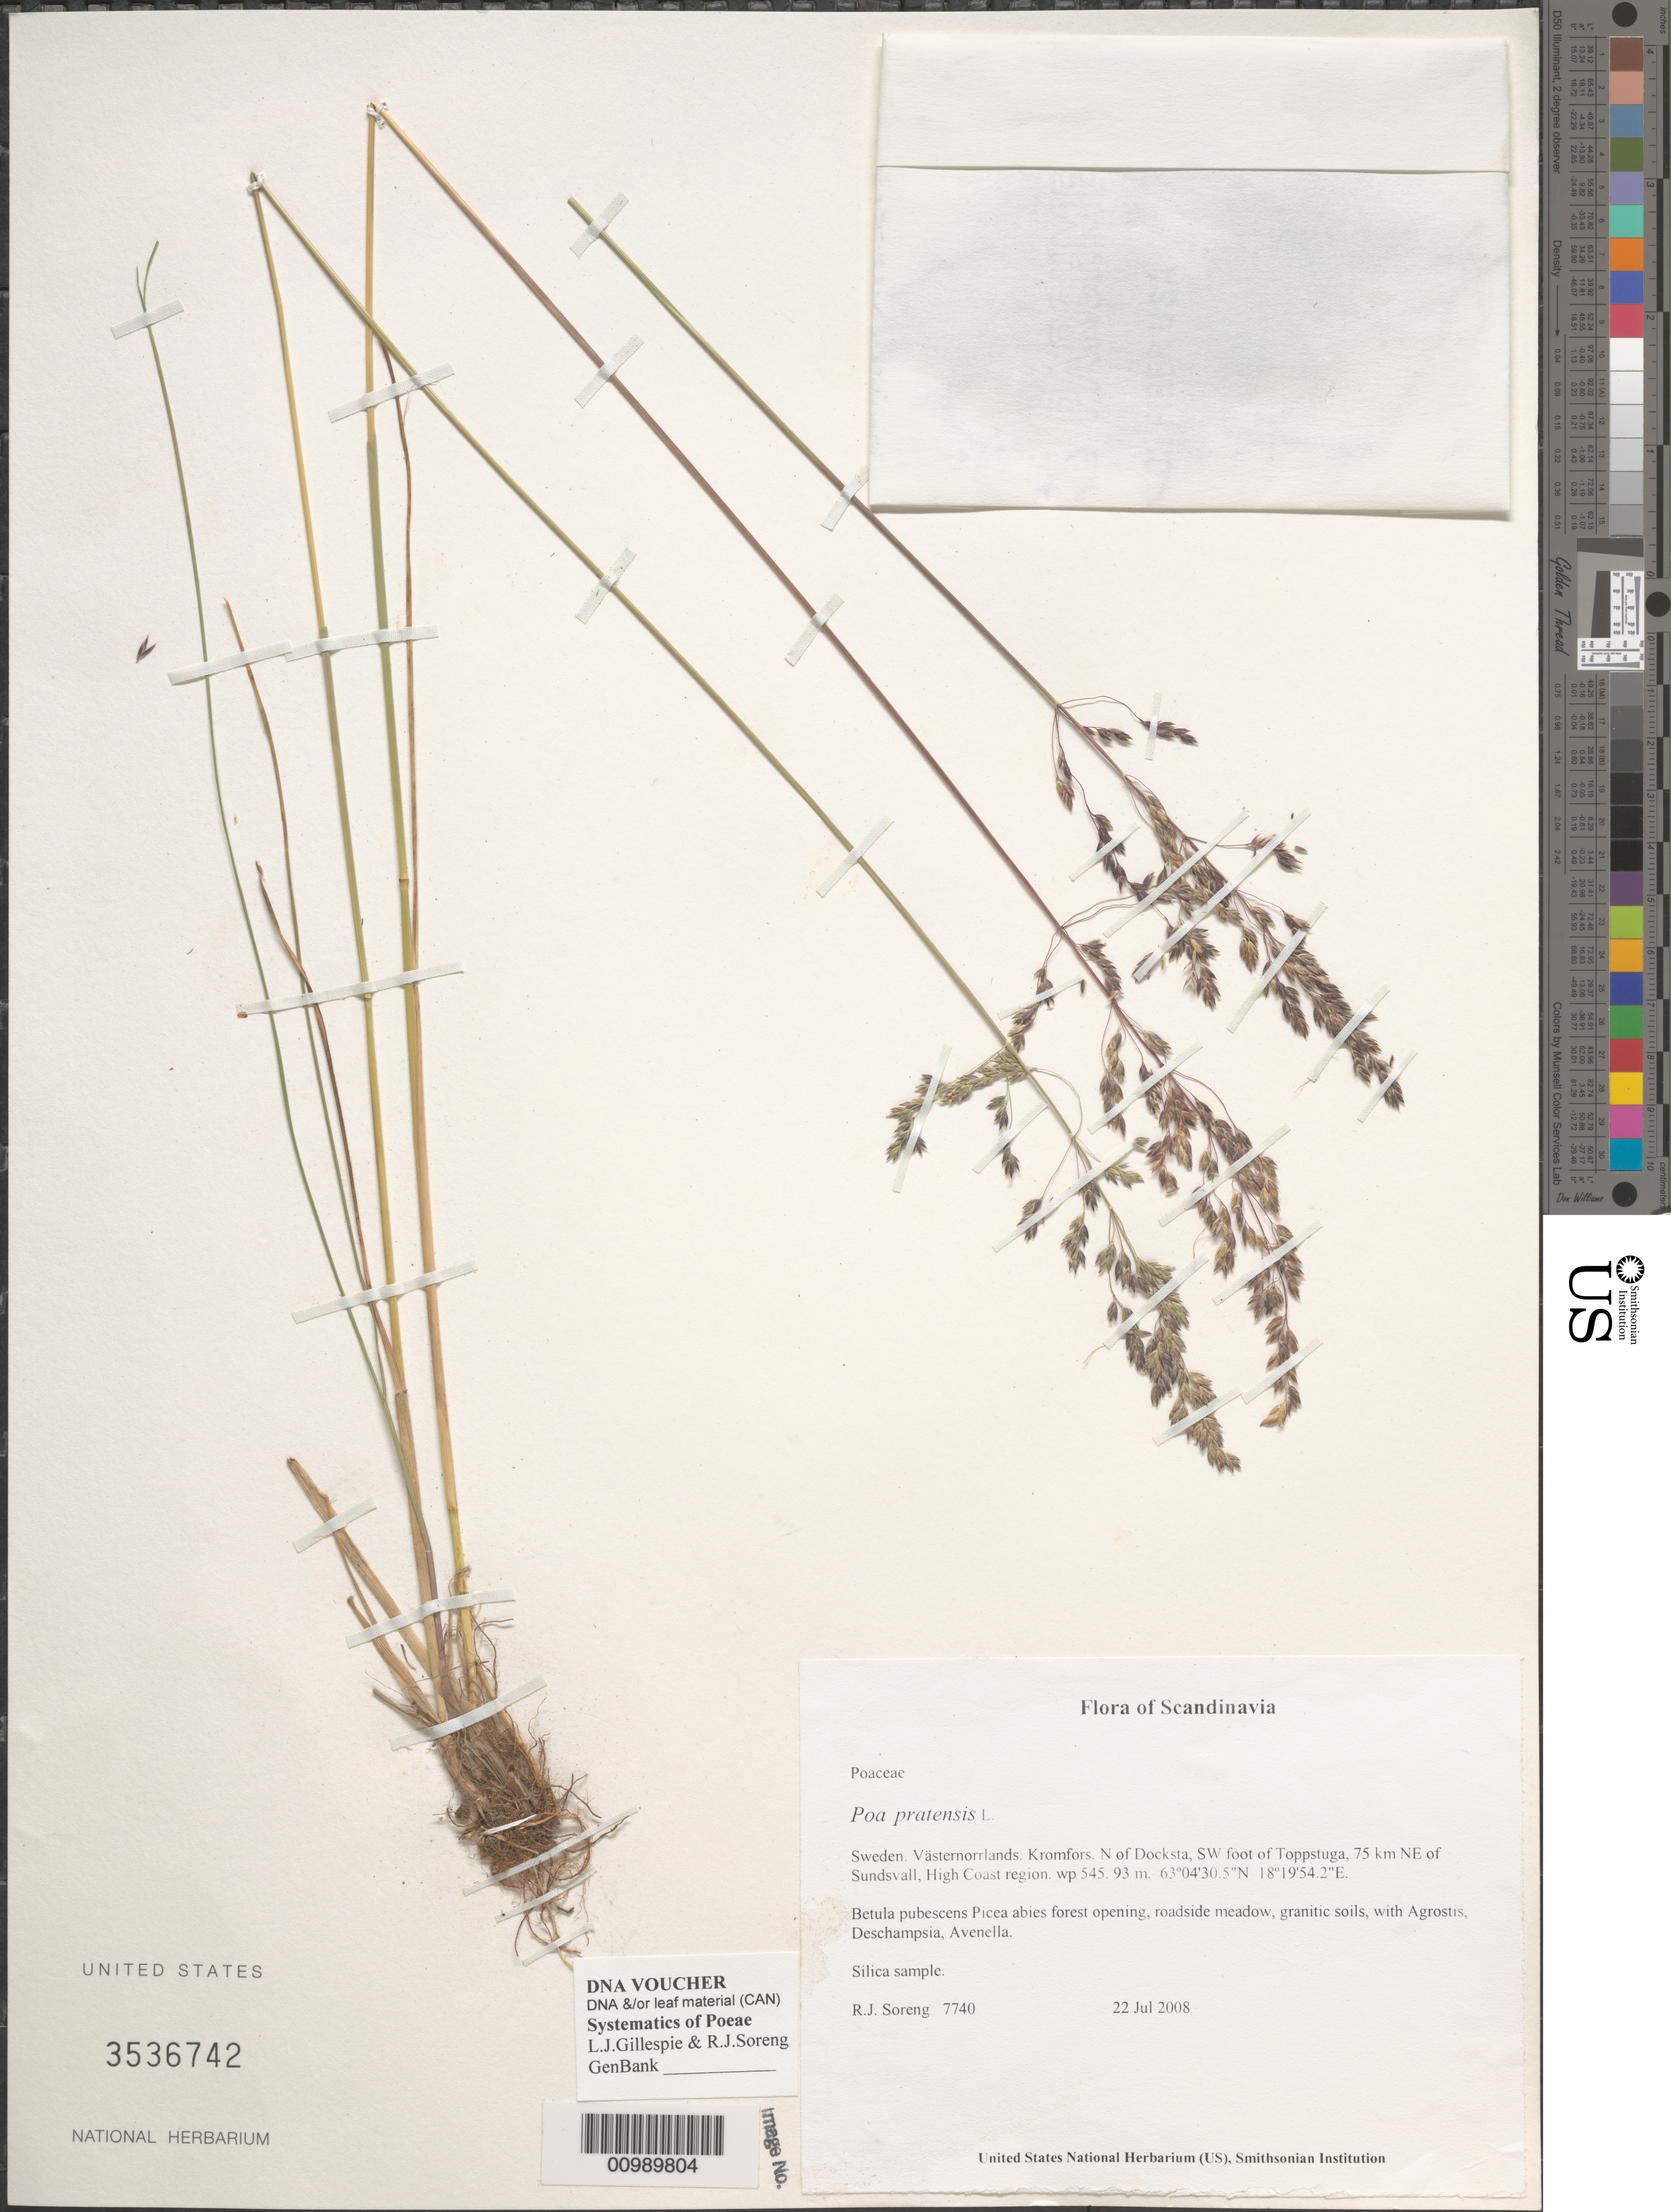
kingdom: Plantae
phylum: Tracheophyta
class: Liliopsida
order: Poales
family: Poaceae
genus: Poa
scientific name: Poa pratensis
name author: L.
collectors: R. J. Soreng & N. L. Soreng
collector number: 7740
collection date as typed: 22 Jul 2008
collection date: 2008-07-22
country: Sweden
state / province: Vasternorrland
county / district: Kromfors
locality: N of Docksta, SW foot of Toppstuga, 75 km NE of Sundsvall, High Coast region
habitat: Betula pubescens Picea abies forest opening, roadside meadow, granitic soils, with Agrostis, Deschampsia, Avenella.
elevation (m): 93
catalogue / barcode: US 3536742